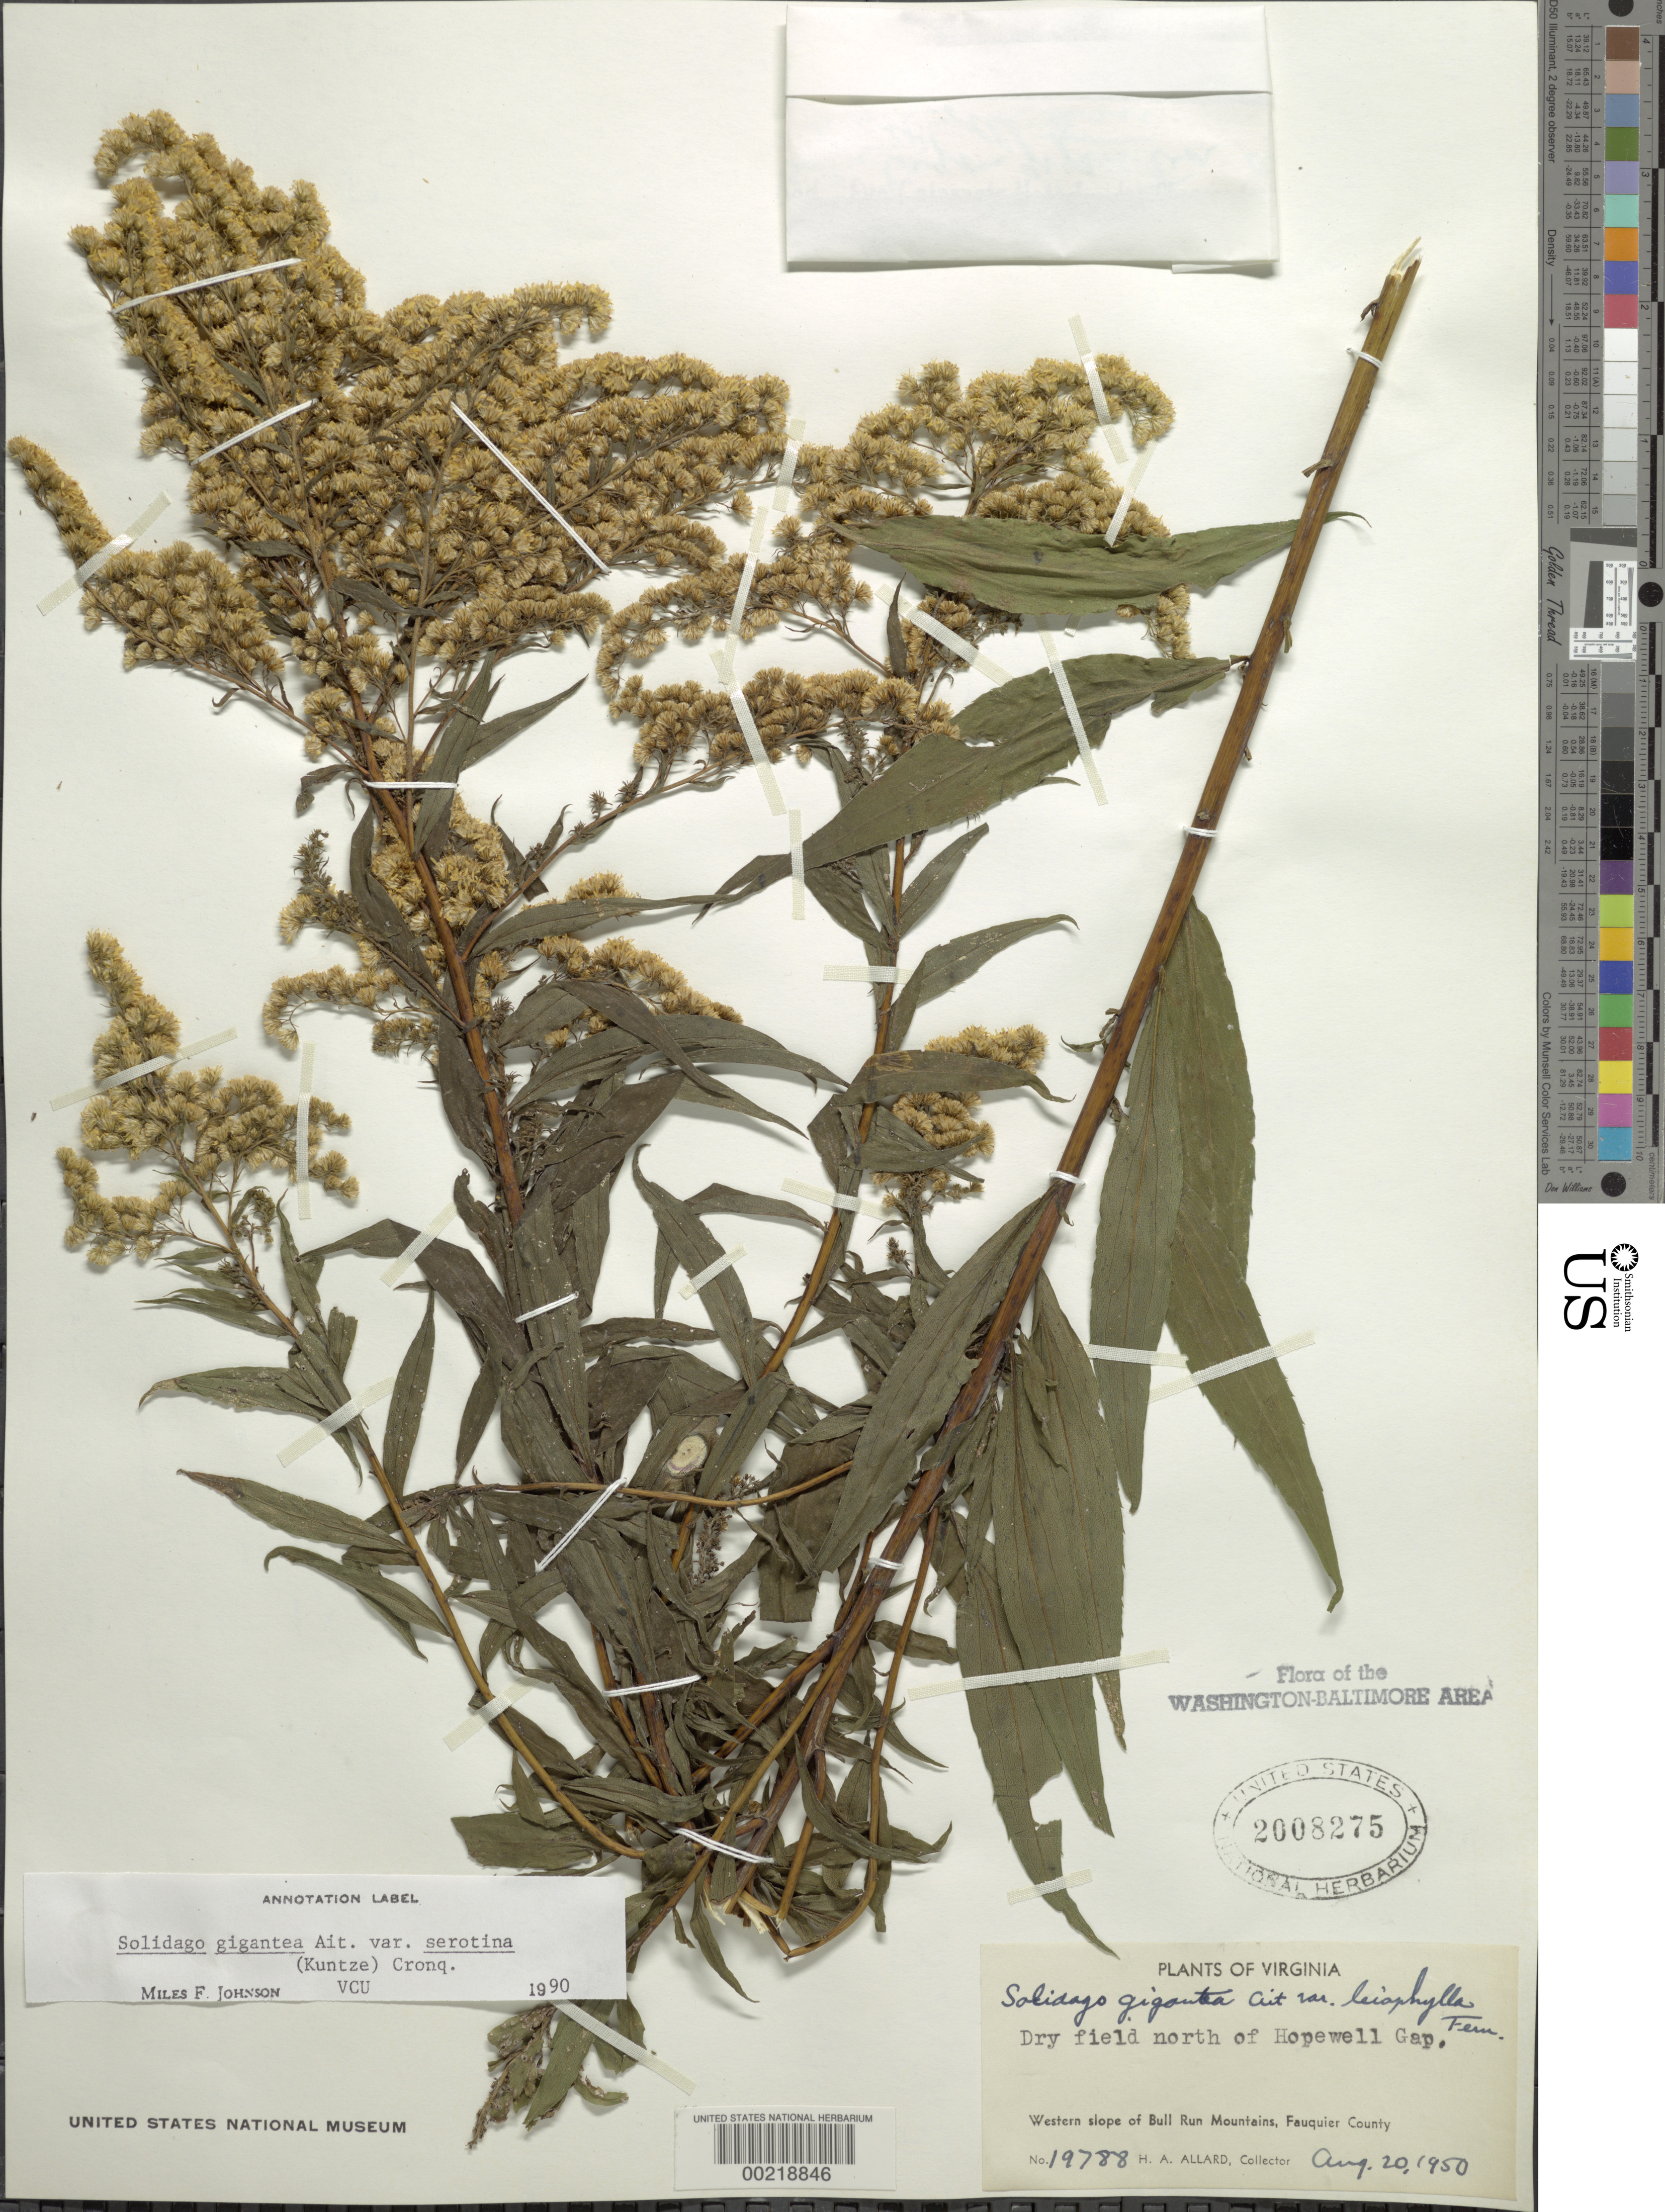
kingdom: Plantae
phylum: Tracheophyta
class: Magnoliopsida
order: Asterales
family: Asteraceae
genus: Solidago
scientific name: Solidago gigantea var. serotina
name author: Fernald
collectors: H. A. Allard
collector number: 19788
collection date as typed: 20 Aug 1950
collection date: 1950-08-20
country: United States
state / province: Virginia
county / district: Fauquier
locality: North of Hopewell Gap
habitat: Dry field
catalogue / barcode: US 2008275